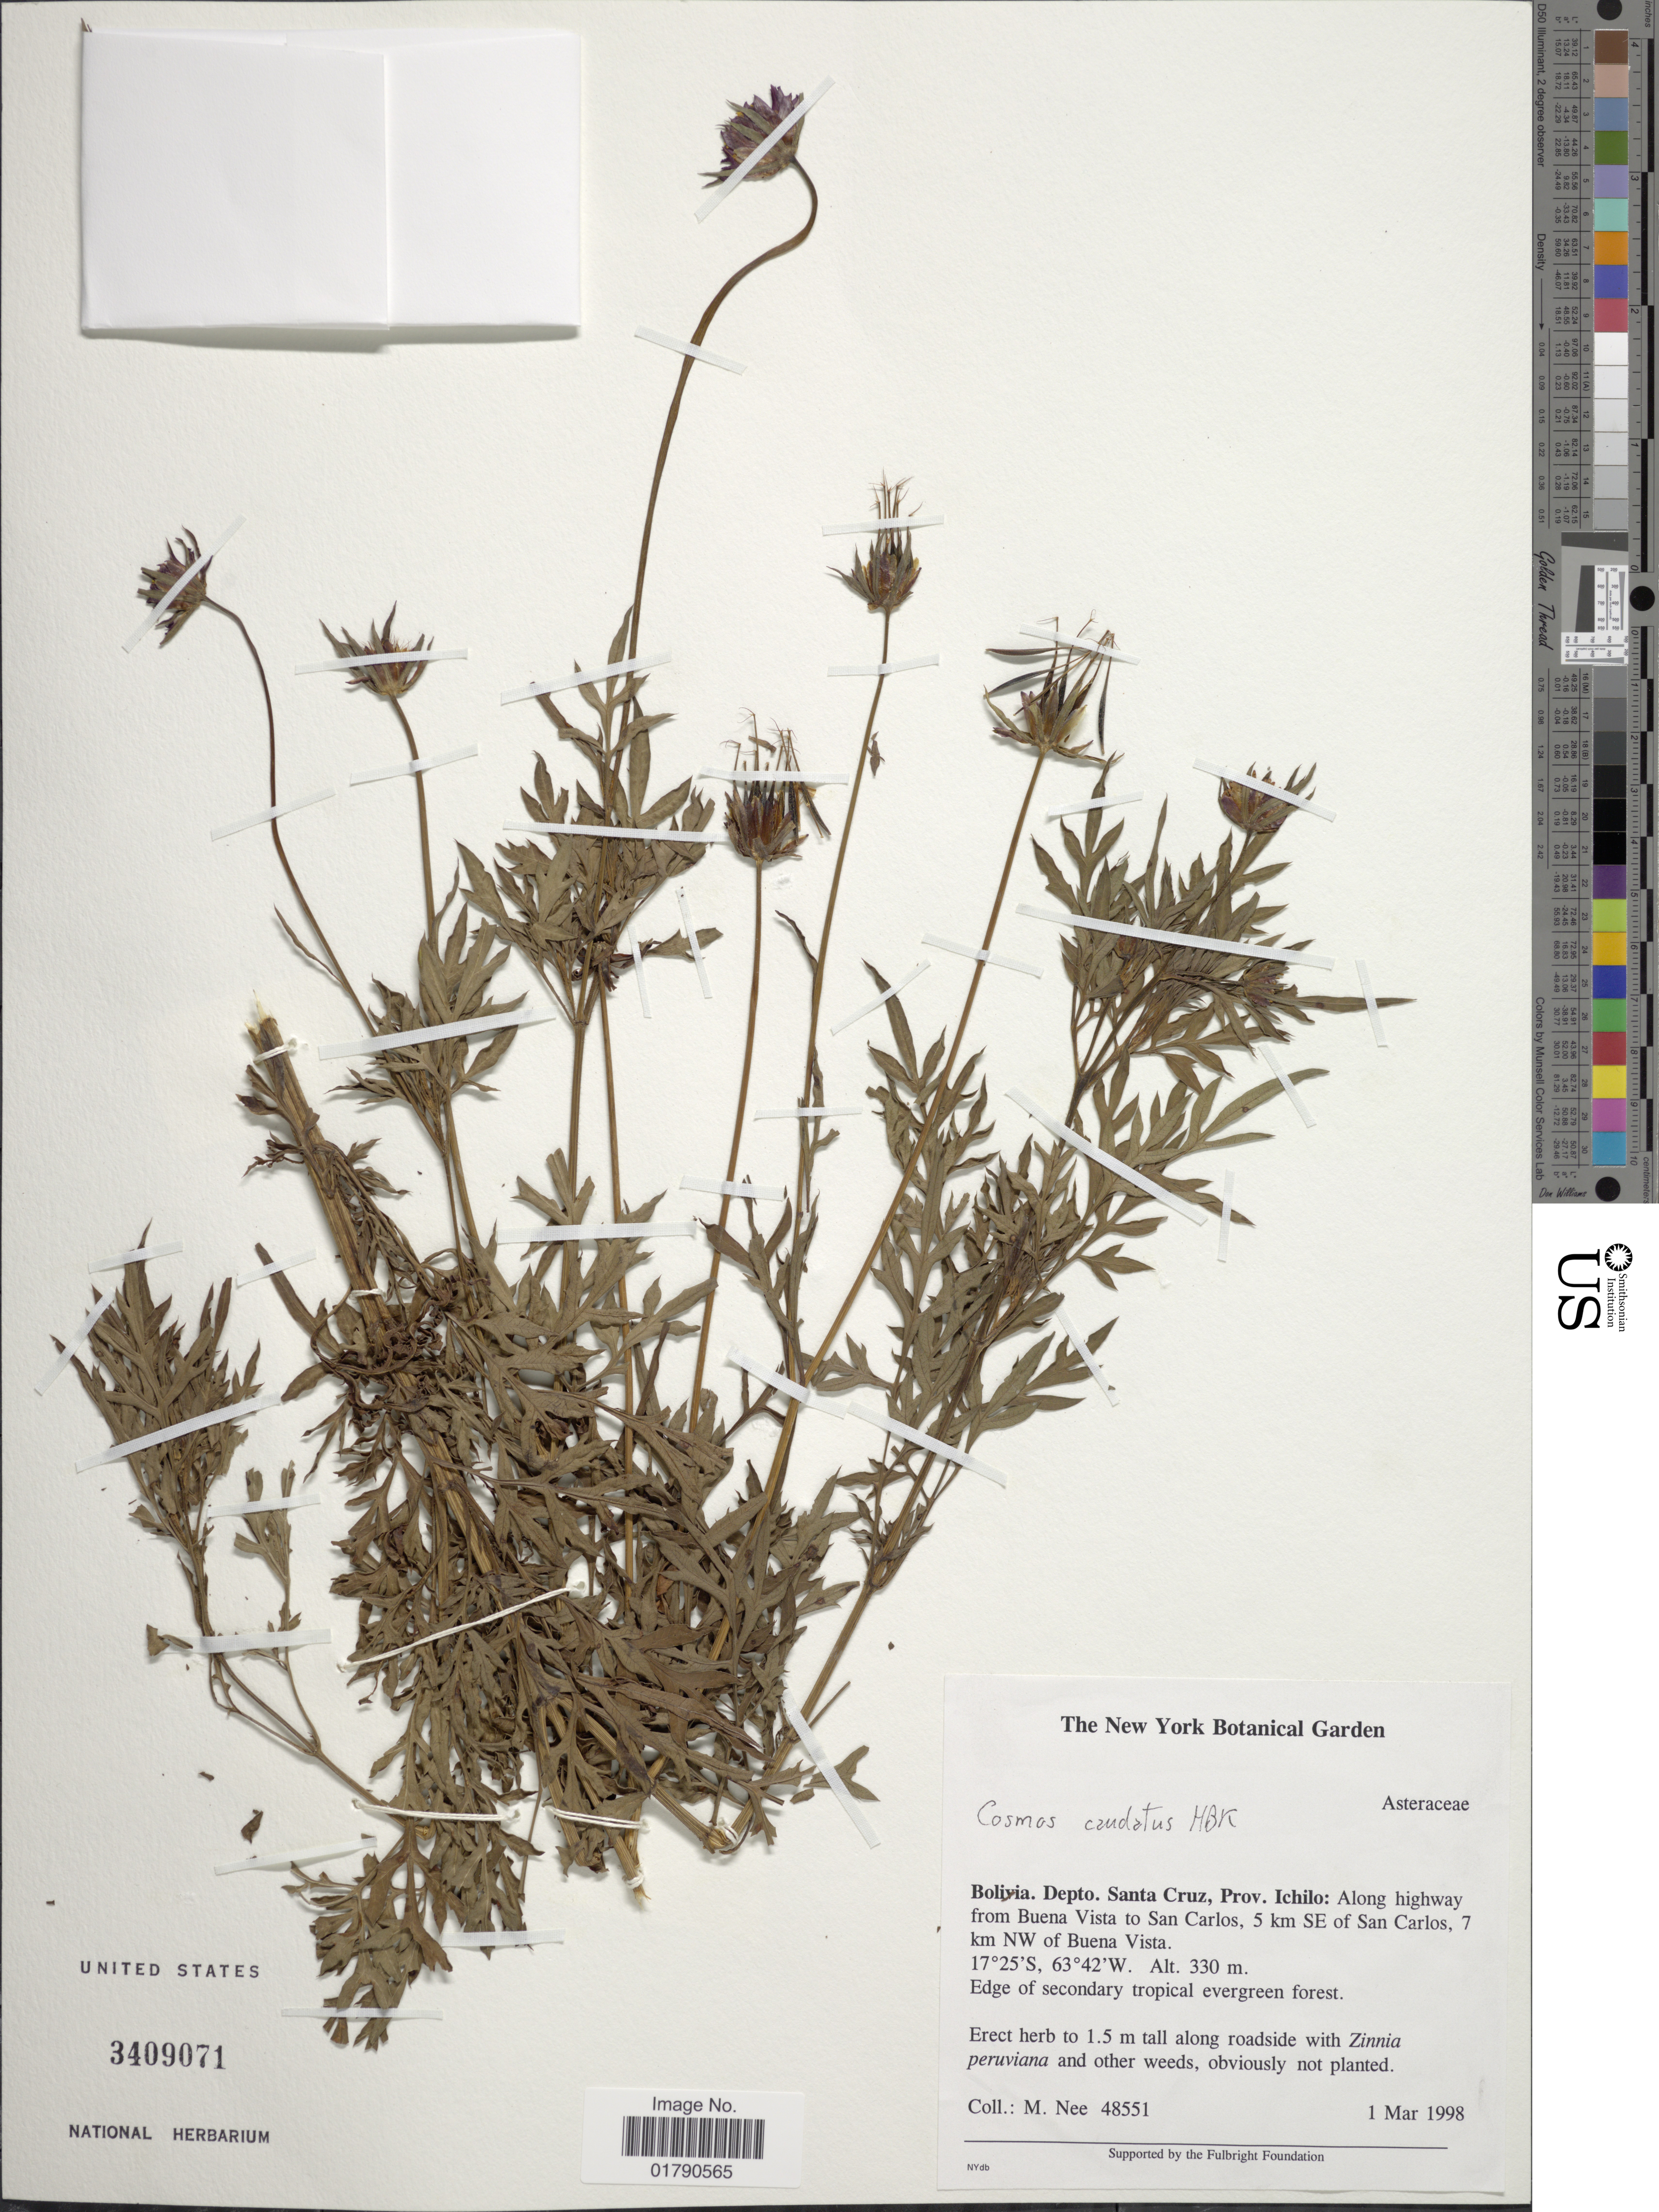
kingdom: Plantae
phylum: Tracheophyta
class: Magnoliopsida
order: Asterales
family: Asteraceae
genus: Cosmos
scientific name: Cosmos caudatus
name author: Kunth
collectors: M. Nee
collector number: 48551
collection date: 1998-03-01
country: Bolivia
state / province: Santa Cruz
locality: Prov. Ichilo, along highway from Buena Vista to San Carlos, 5 km SE of San Carlos, 7 km NW of Buena Vista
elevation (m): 330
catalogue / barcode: US 3409071